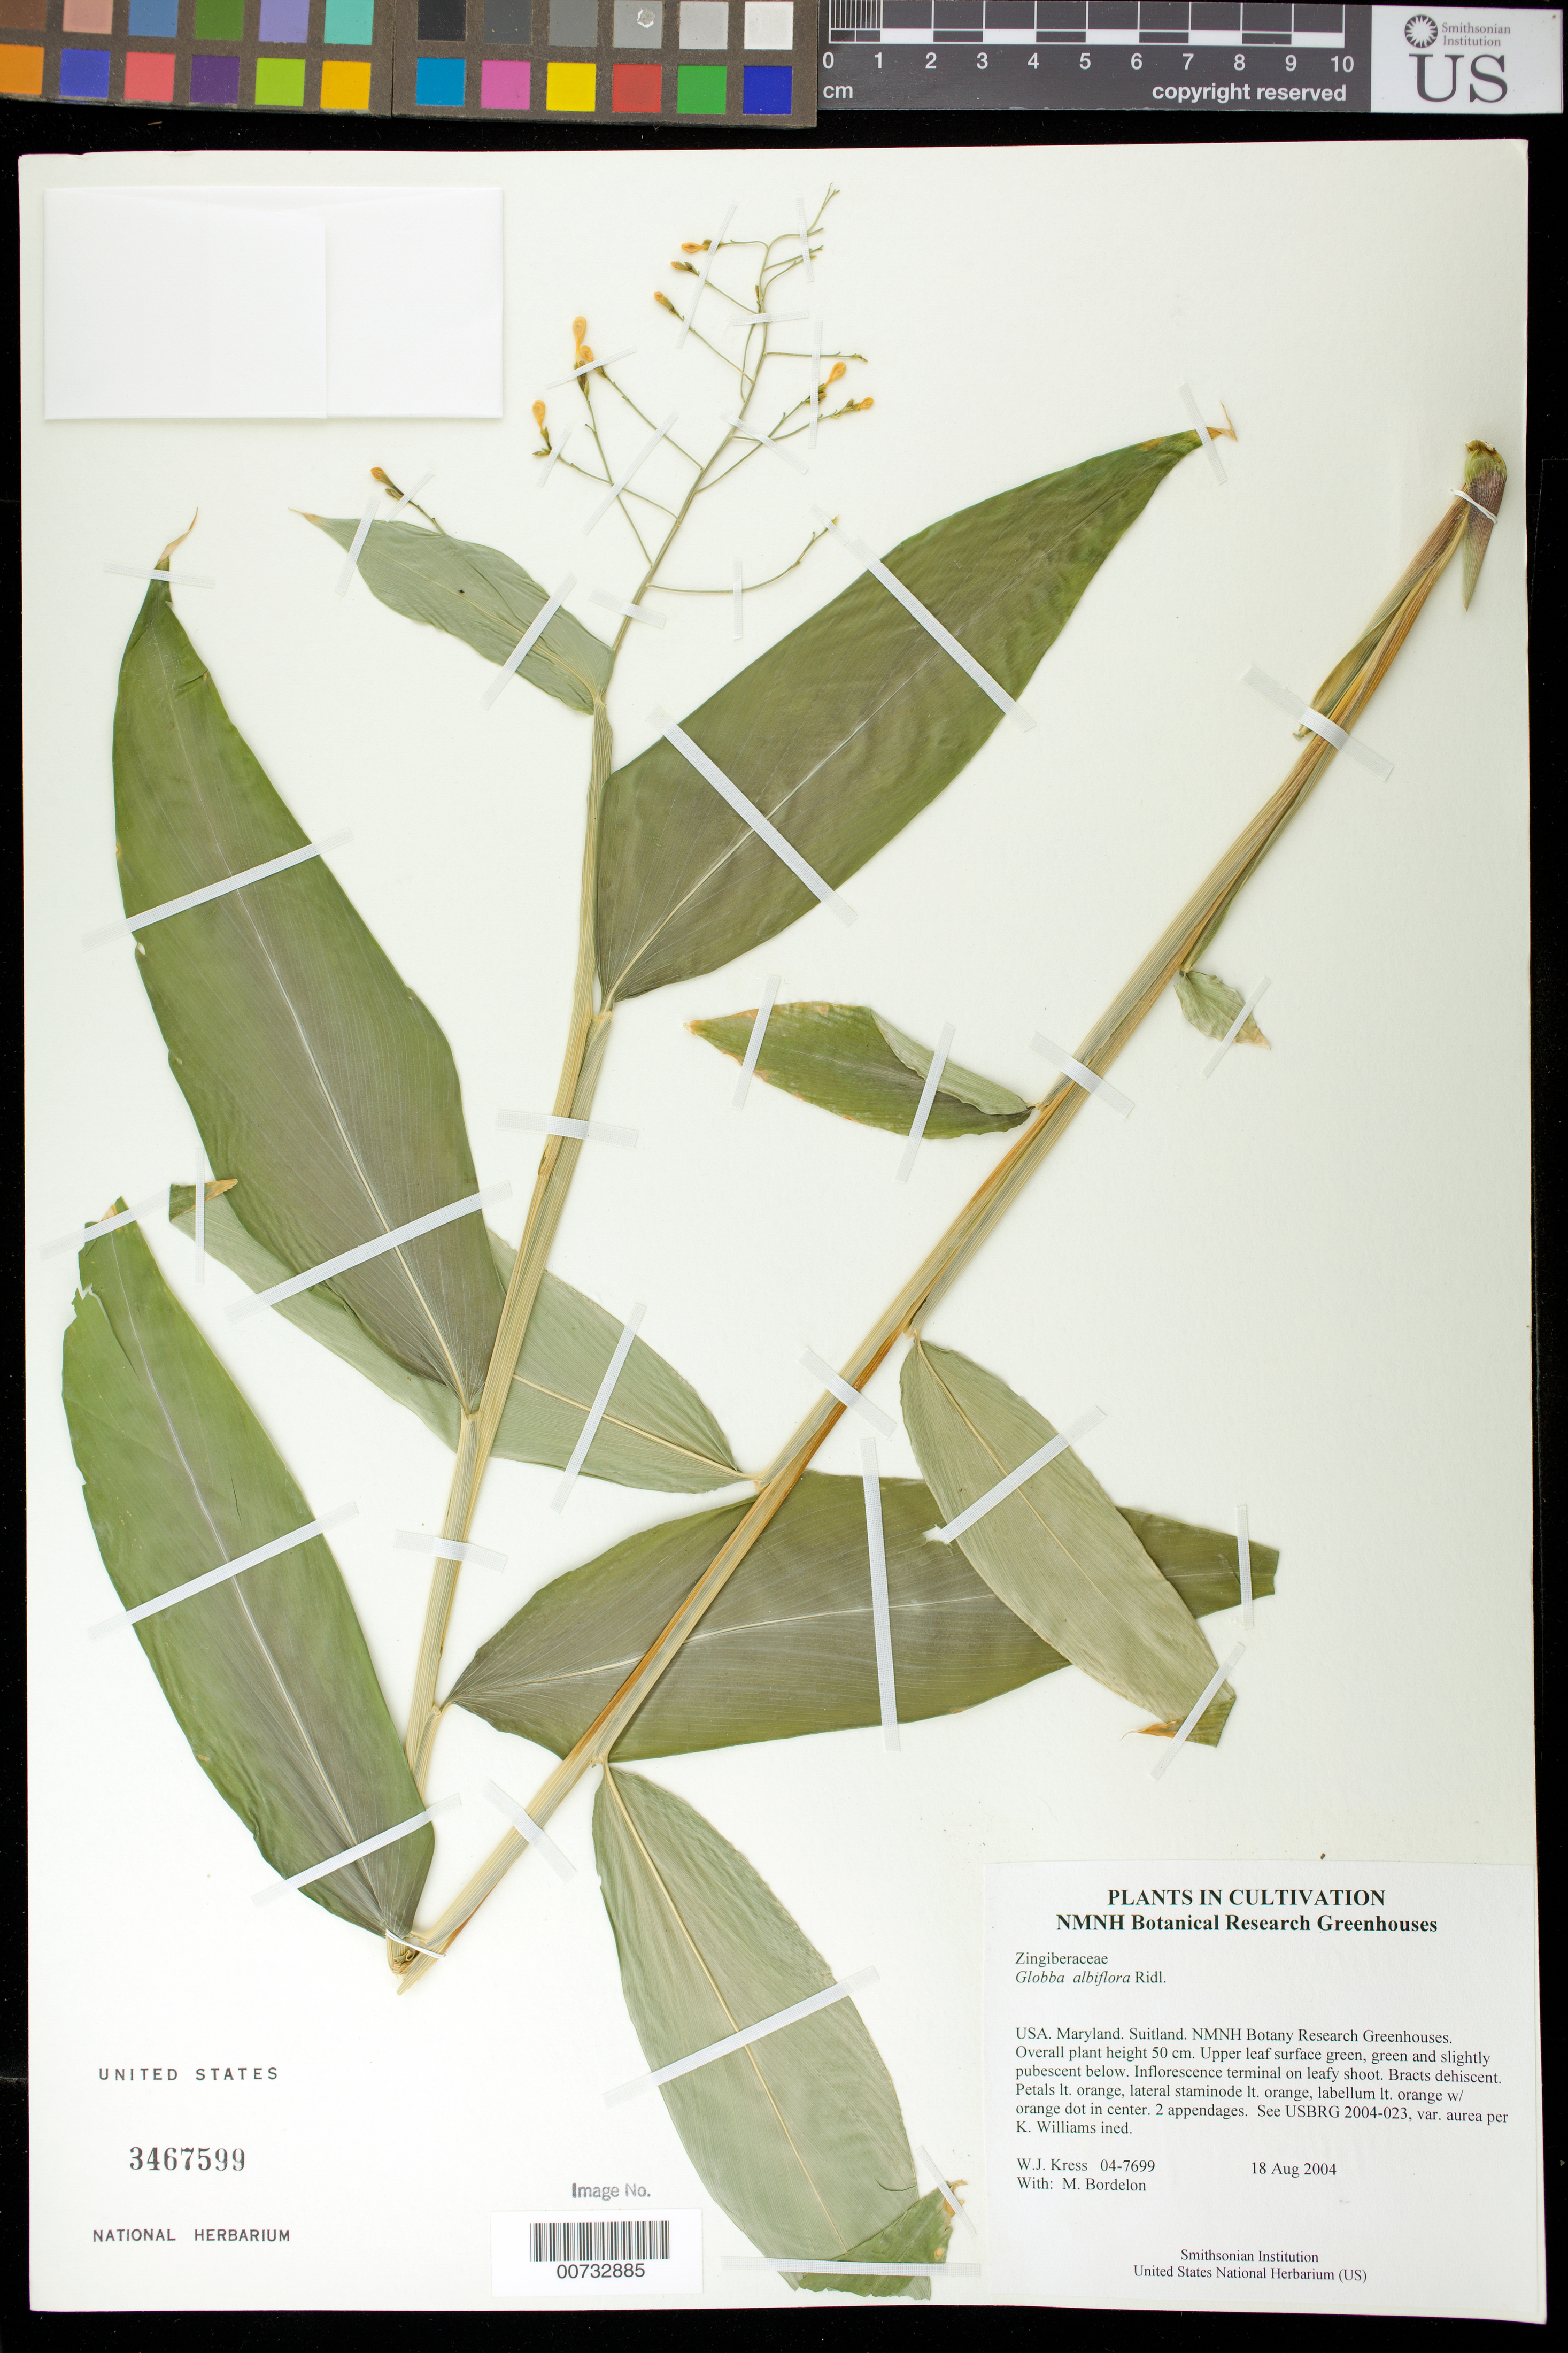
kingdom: Plantae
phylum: Tracheophyta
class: Liliopsida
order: Zingiberales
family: Zingiberaceae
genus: Globba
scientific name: Globba albiflora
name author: Ridl.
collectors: W. J. Kress & M. Bordelon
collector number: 04-7699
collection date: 2004-08-18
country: United States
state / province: Maryland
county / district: Prince George's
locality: NMNH Botany Research Greenhouses. Suitland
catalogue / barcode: US 3467599